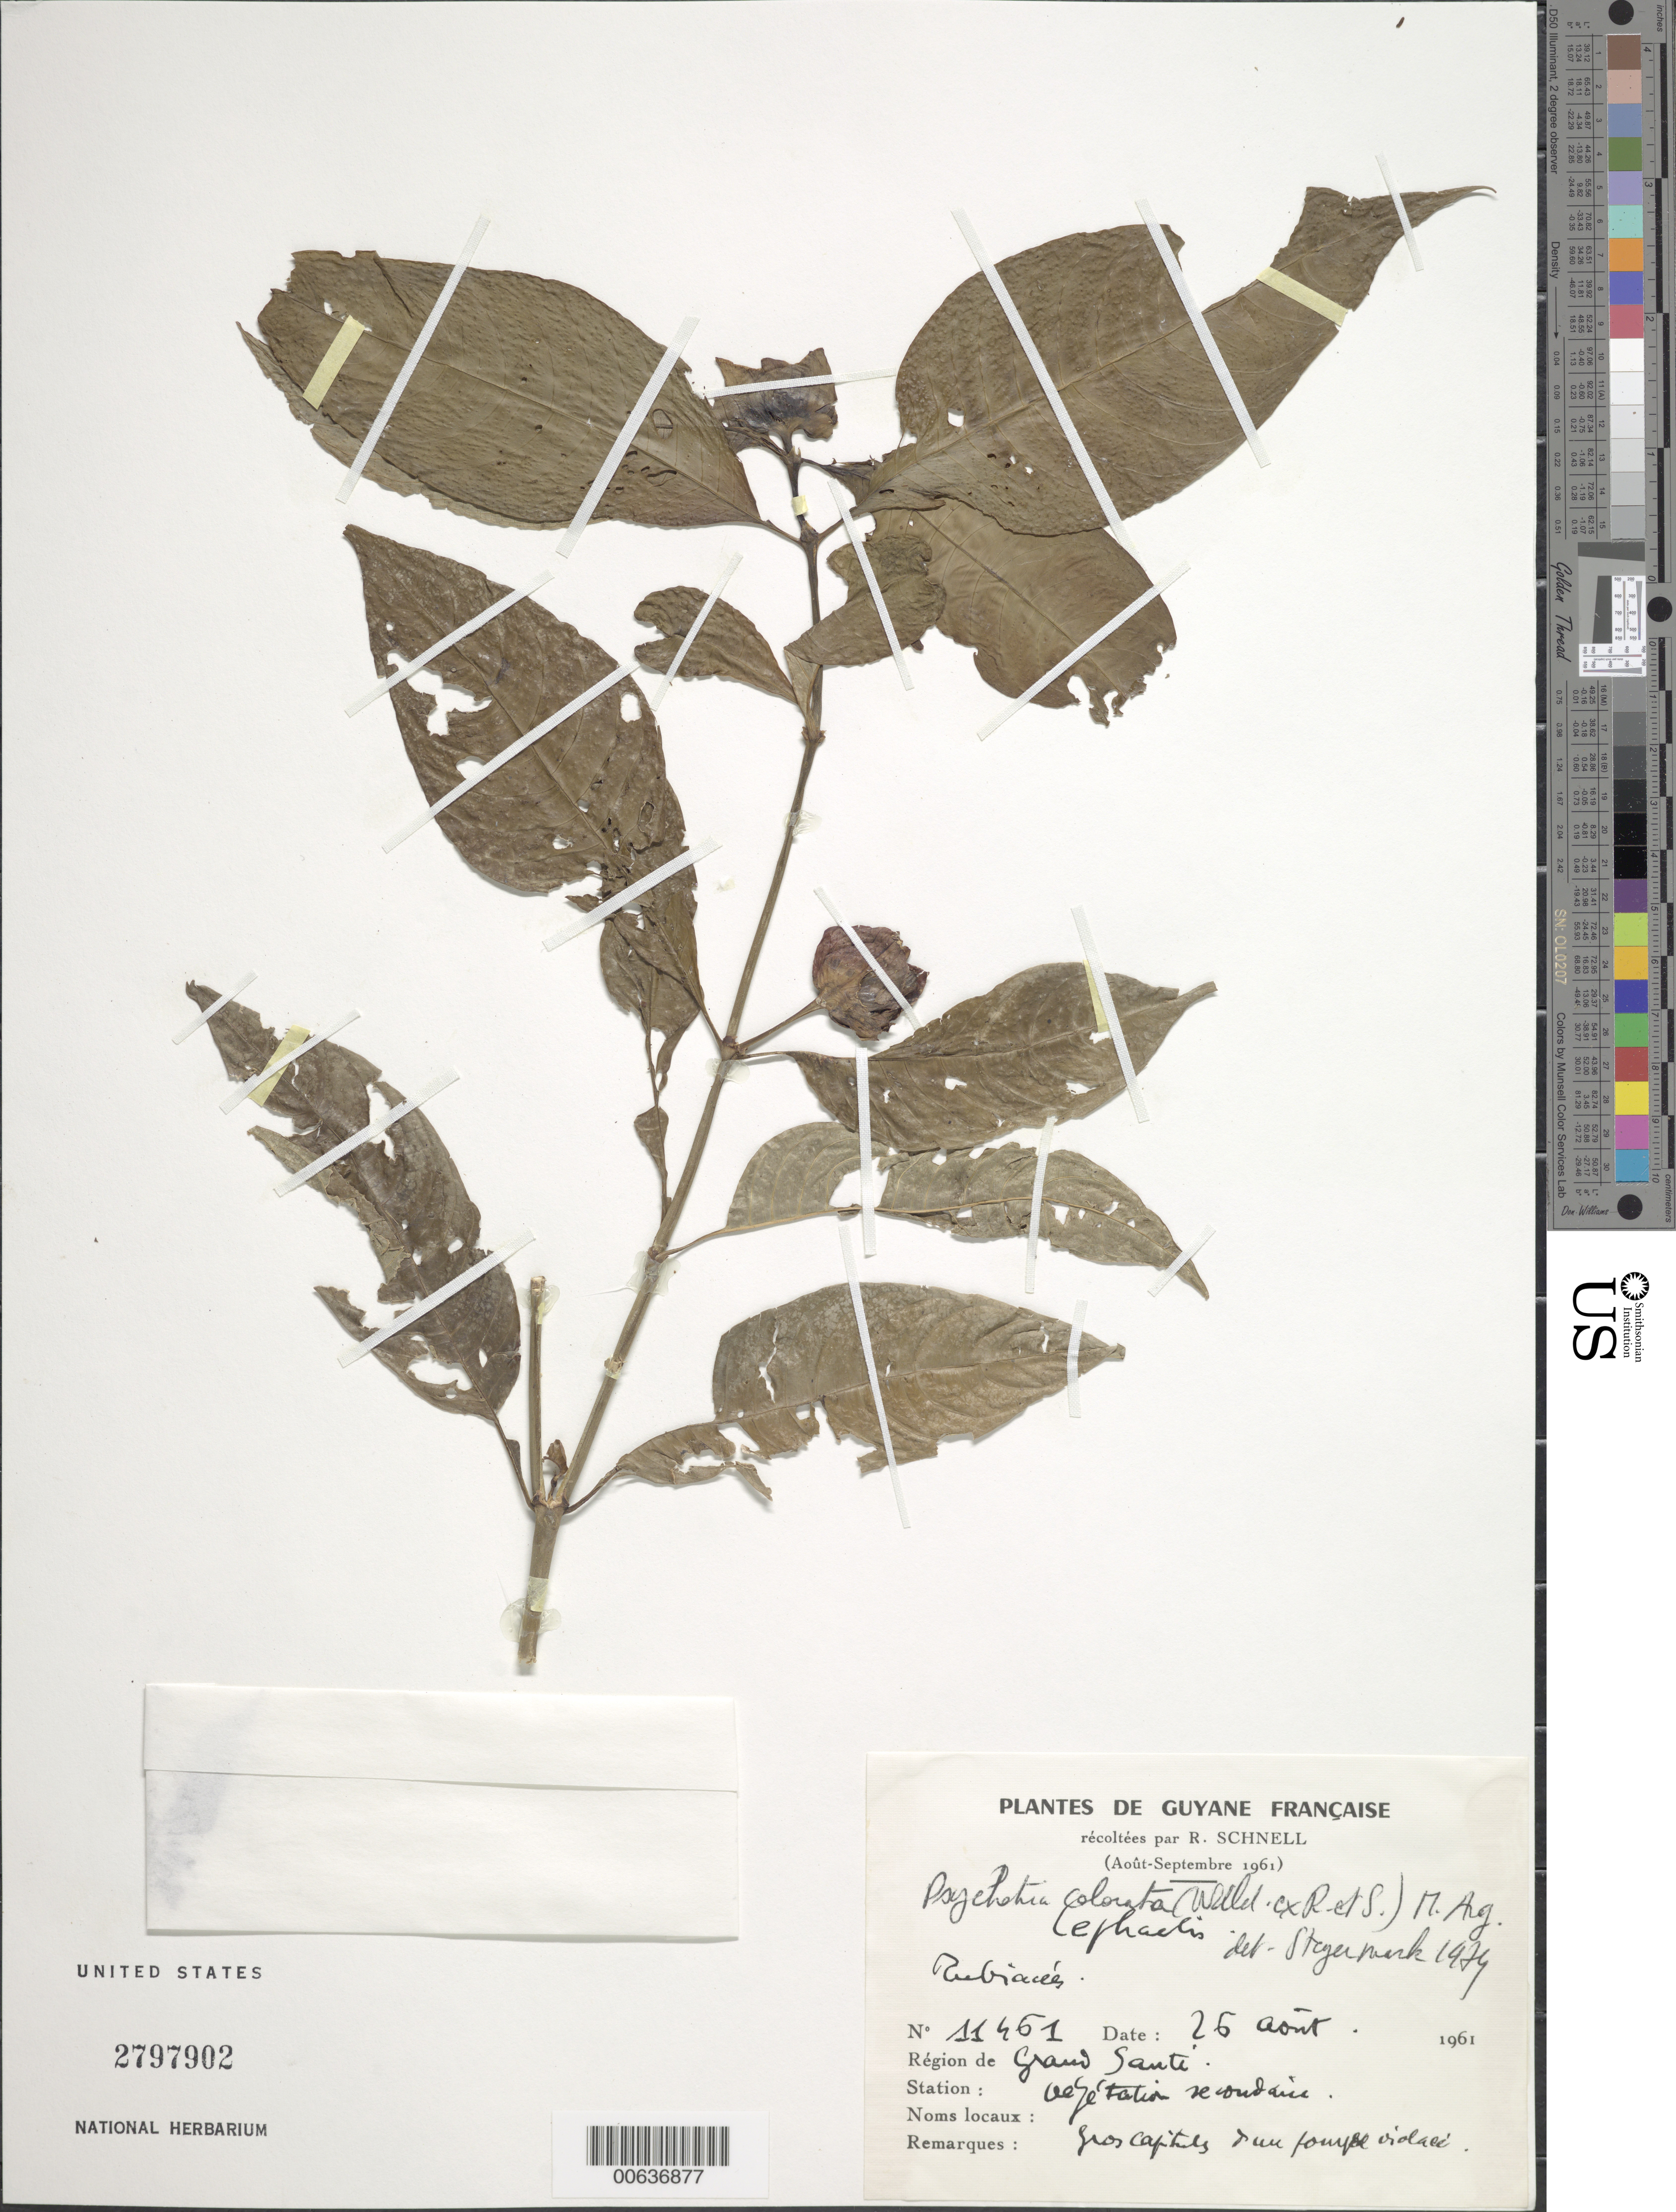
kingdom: Plantae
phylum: Tracheophyta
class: Magnoliopsida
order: Gentianales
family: Rubiaceae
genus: Palicourea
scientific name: Palicourea colorata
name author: (Hoffmanns. ex Roem. & Schult.) Delprete & J.H. Kirkbr.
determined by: Kirkbride, J. H., Jr.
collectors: R. A. Schnell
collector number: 11461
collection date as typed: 26-Aug-61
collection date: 1961-08-26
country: French Guiana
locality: Grand Sante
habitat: Vegetation secondaire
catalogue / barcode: US 2797902